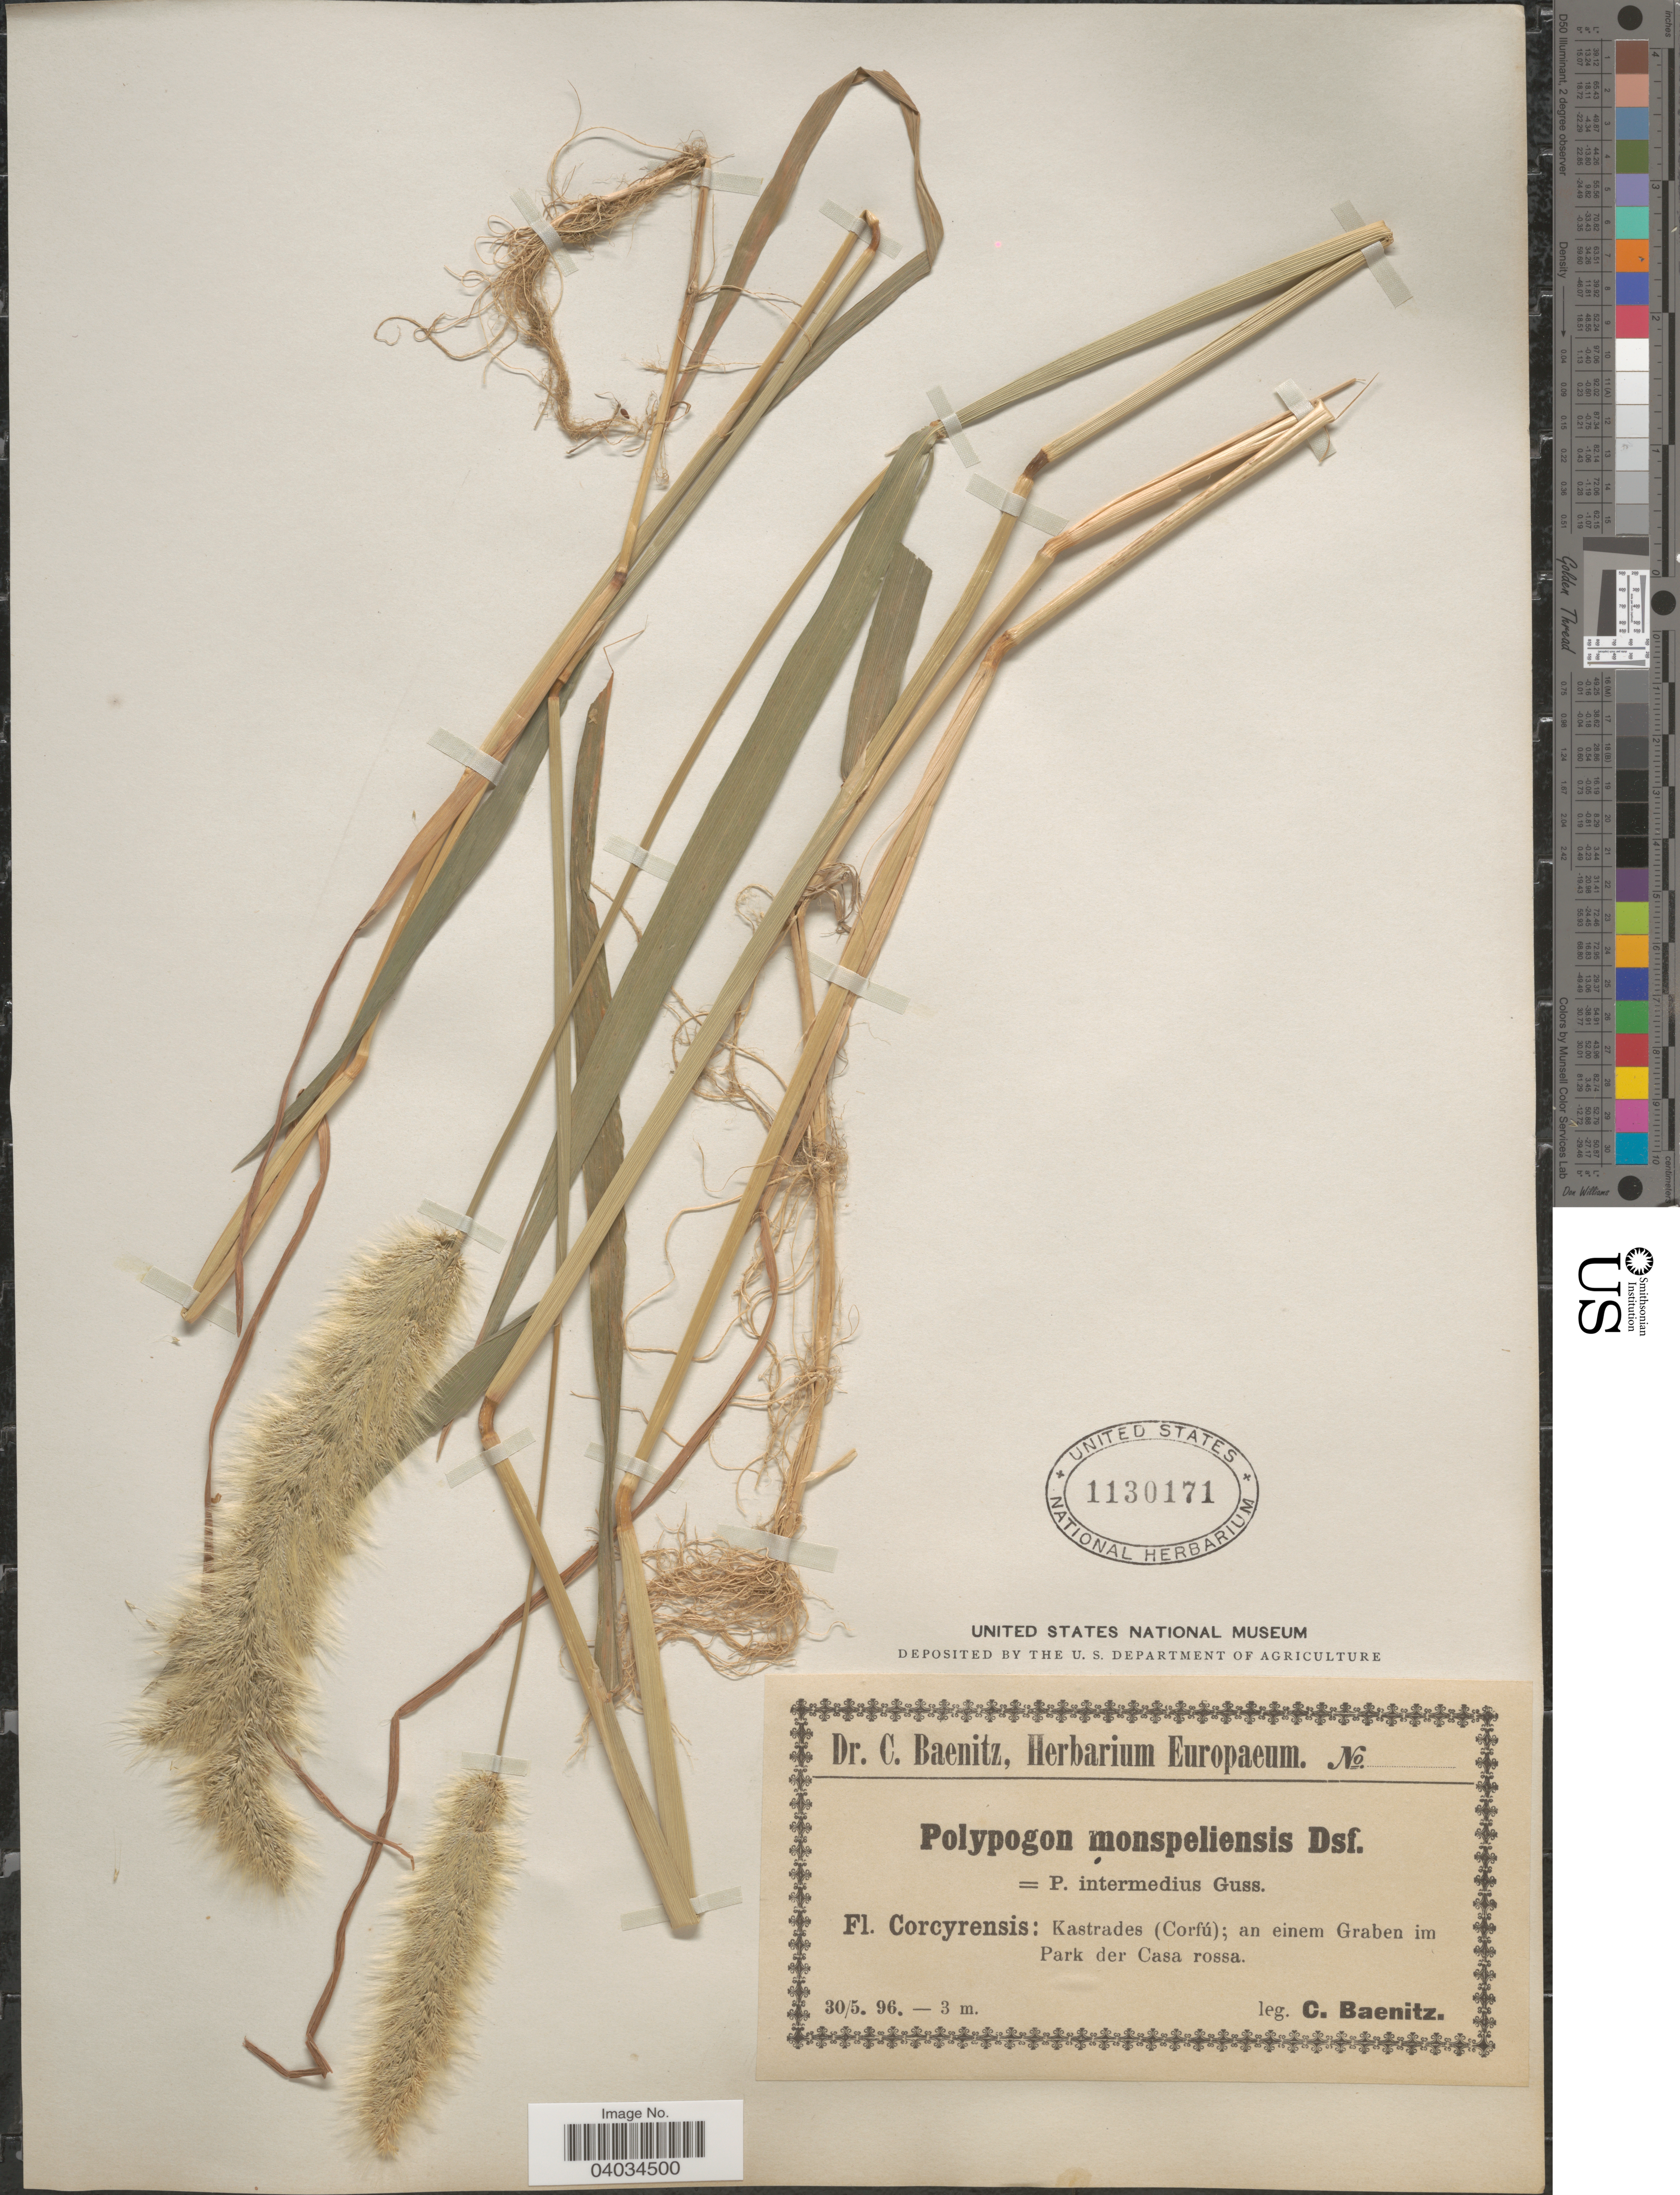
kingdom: Plantae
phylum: Tracheophyta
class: Liliopsida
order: Poales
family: Poaceae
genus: Polypogon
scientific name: Polypogon monspeliensis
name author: (L.) Desf.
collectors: C. G. Baenitz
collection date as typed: Transcribed d/m/y: 30/5/96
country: Greece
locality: Corcyrensis: Kastrades (Corfú); an einem Graben im Park der Casa rossa.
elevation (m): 3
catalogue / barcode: US 1130171